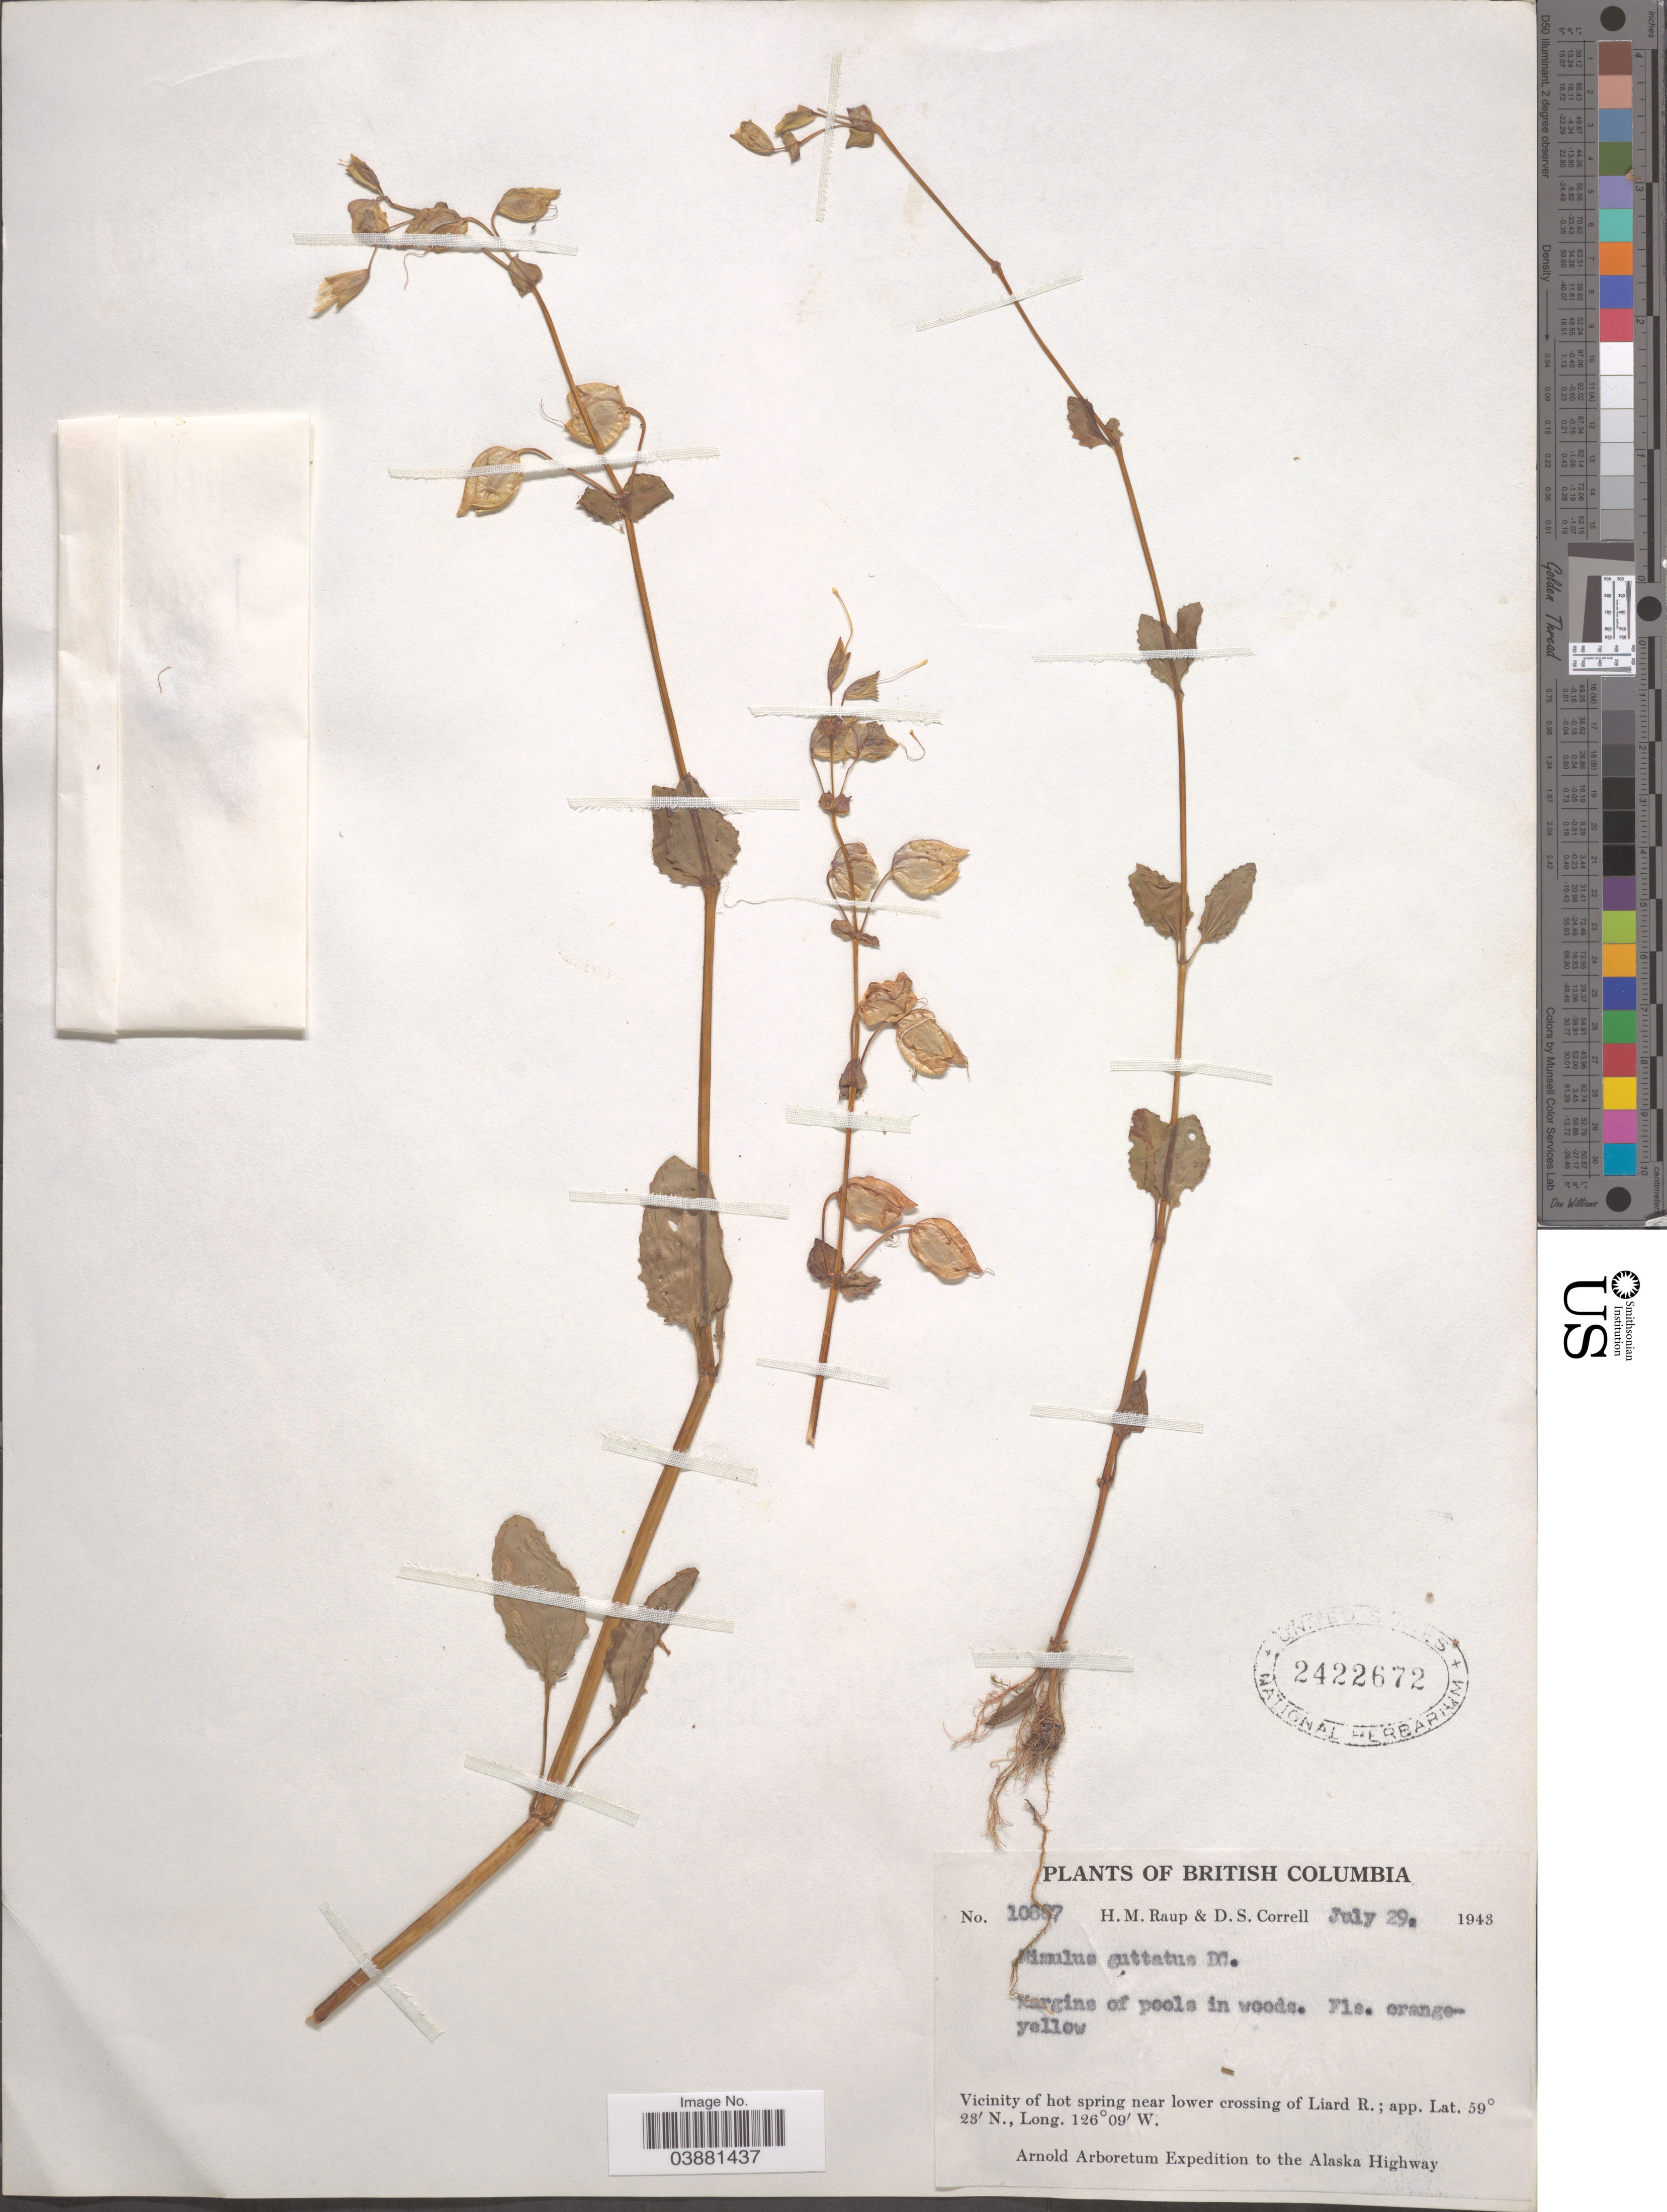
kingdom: Plantae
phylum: Tracheophyta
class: Magnoliopsida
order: Lamiales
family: Phrymaceae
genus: Mimulus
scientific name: Mimulus guttatus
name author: DC.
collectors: H. Raup & D. S. Correll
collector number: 10887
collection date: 1943-07-29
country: Canada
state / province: British Columbia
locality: Vicinity of hot spring near lower crossing of Liard R. To the Alaska Highway.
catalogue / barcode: US 2422672